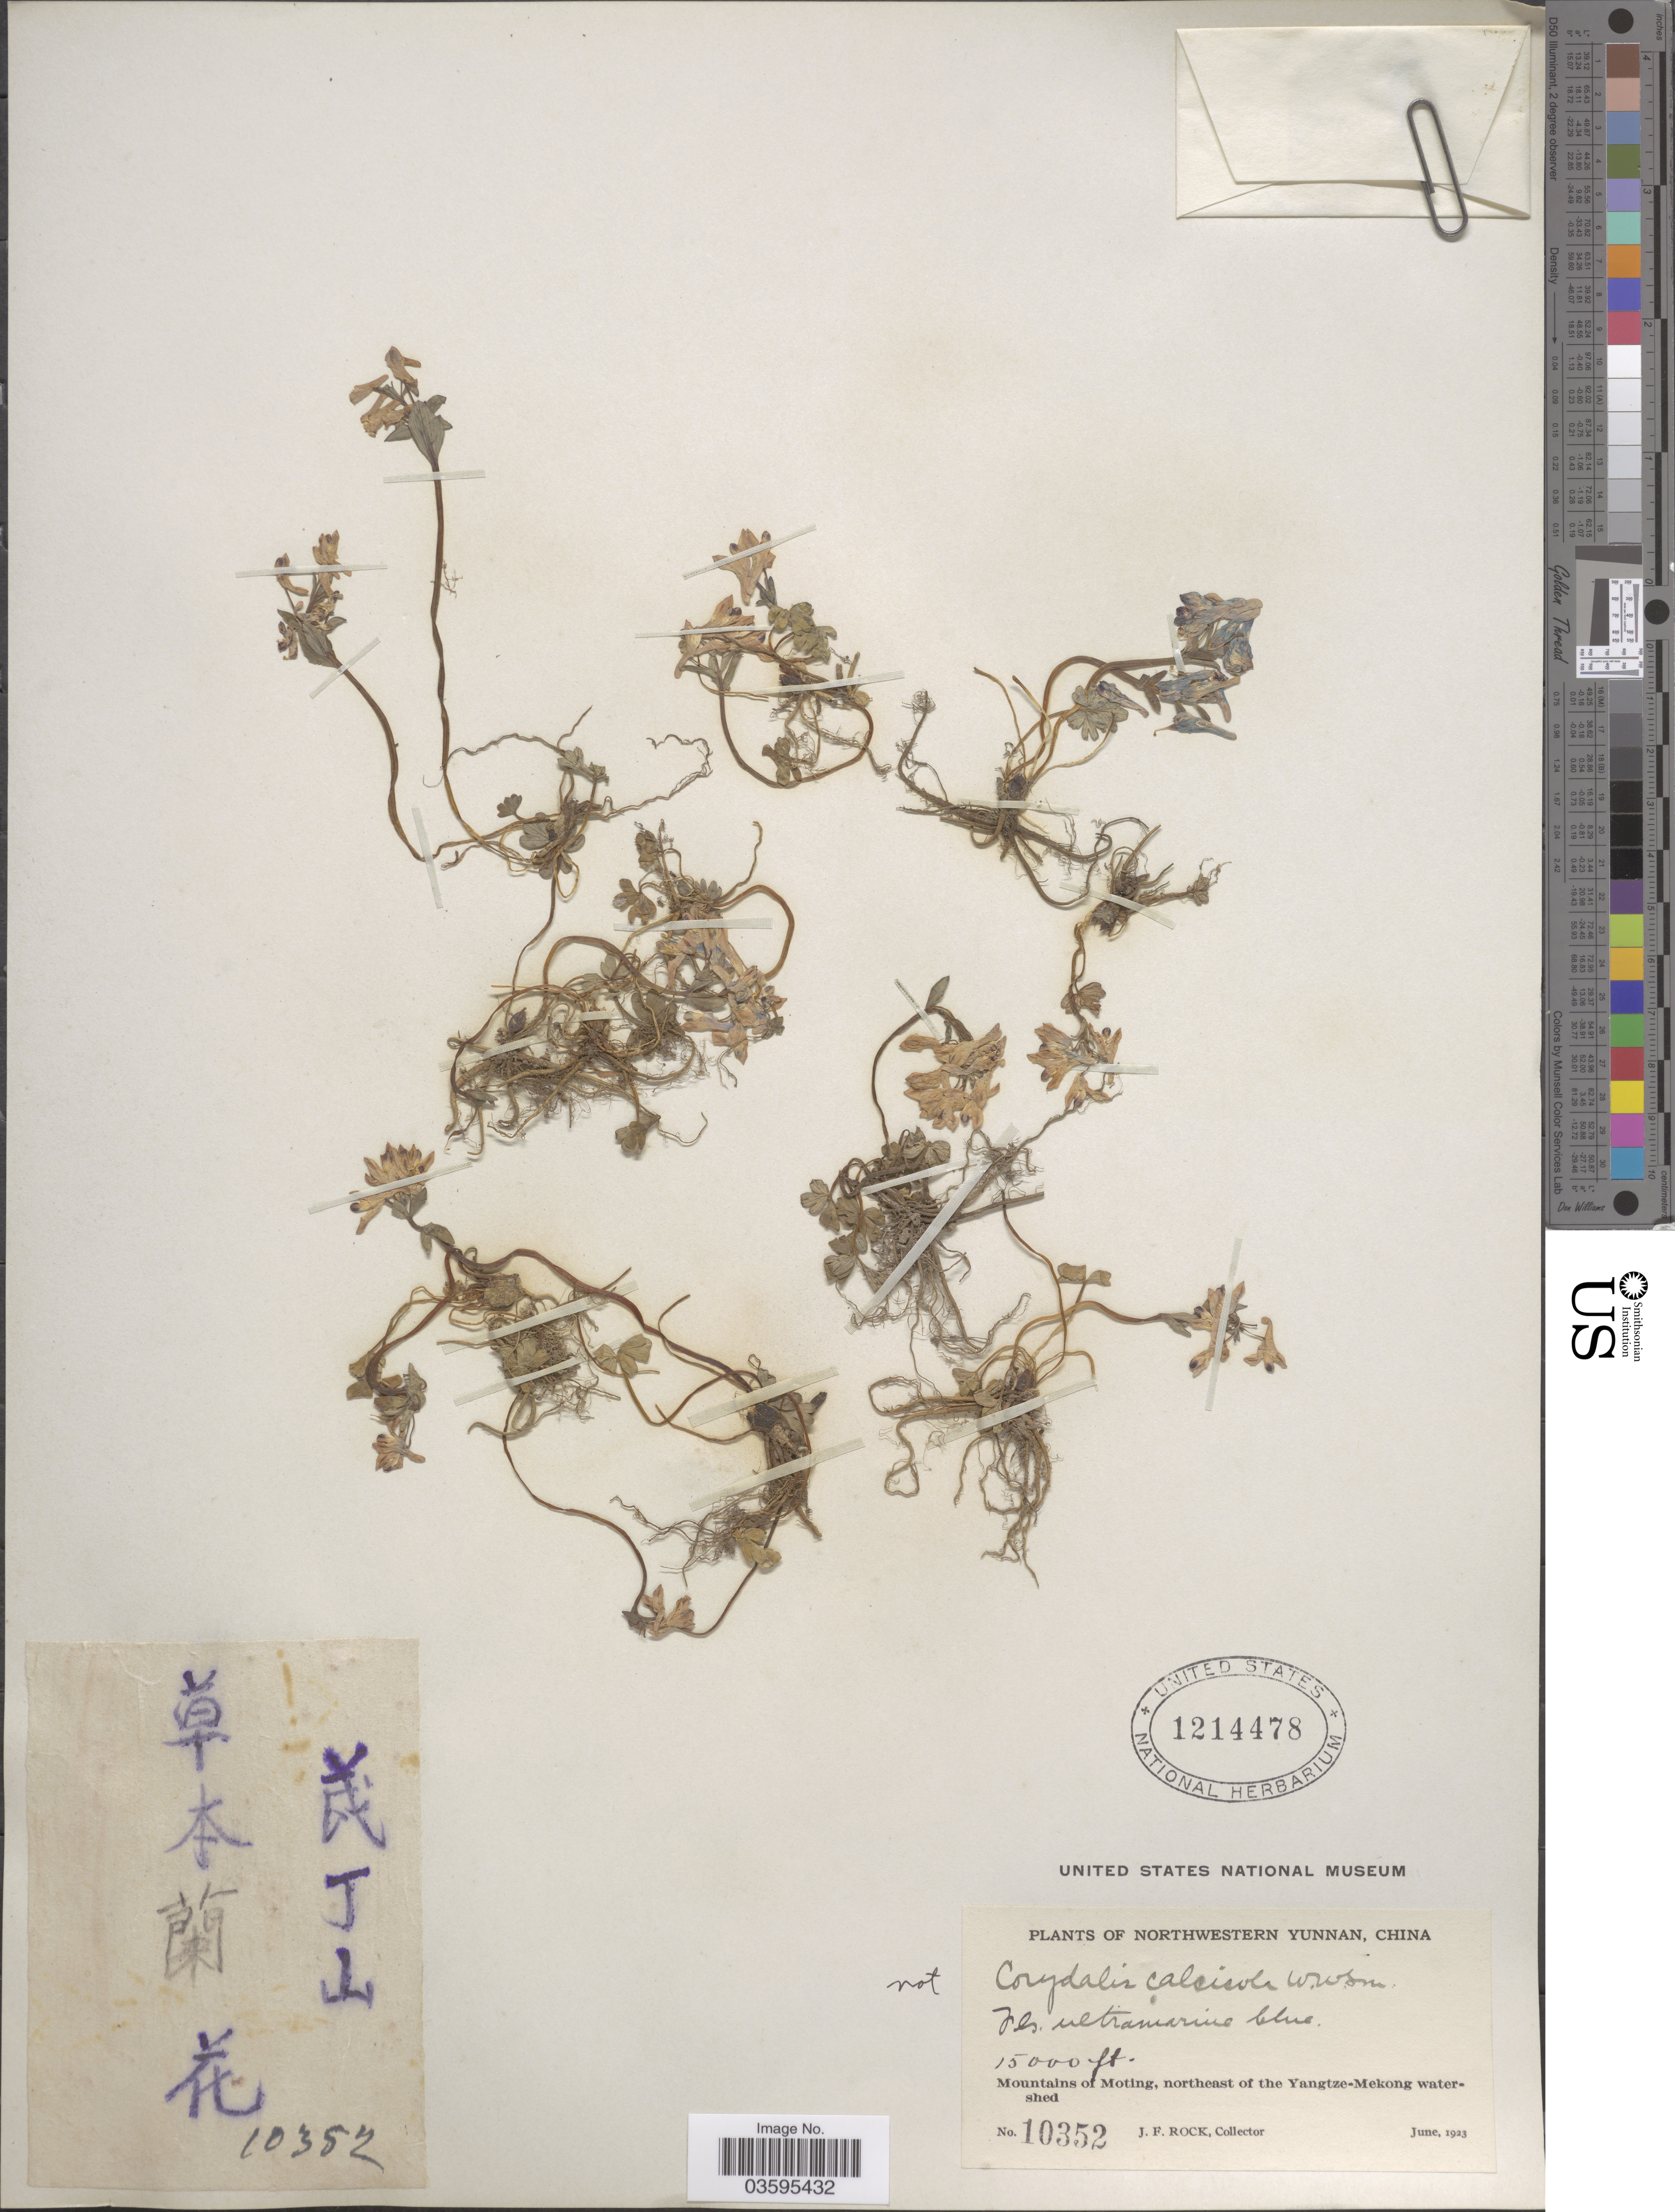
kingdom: Plantae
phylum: Tracheophyta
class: Magnoliopsida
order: Ranunculales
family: Papaveraceae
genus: Corydalis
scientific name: Corydalis sp.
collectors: J. Rock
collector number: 10352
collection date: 1923-06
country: China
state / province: Yunnan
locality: Northwestern Yunnan. Mountains of Moting, northeast of the Yangtze-Mekong watershed.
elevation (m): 4572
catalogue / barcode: US 1214478